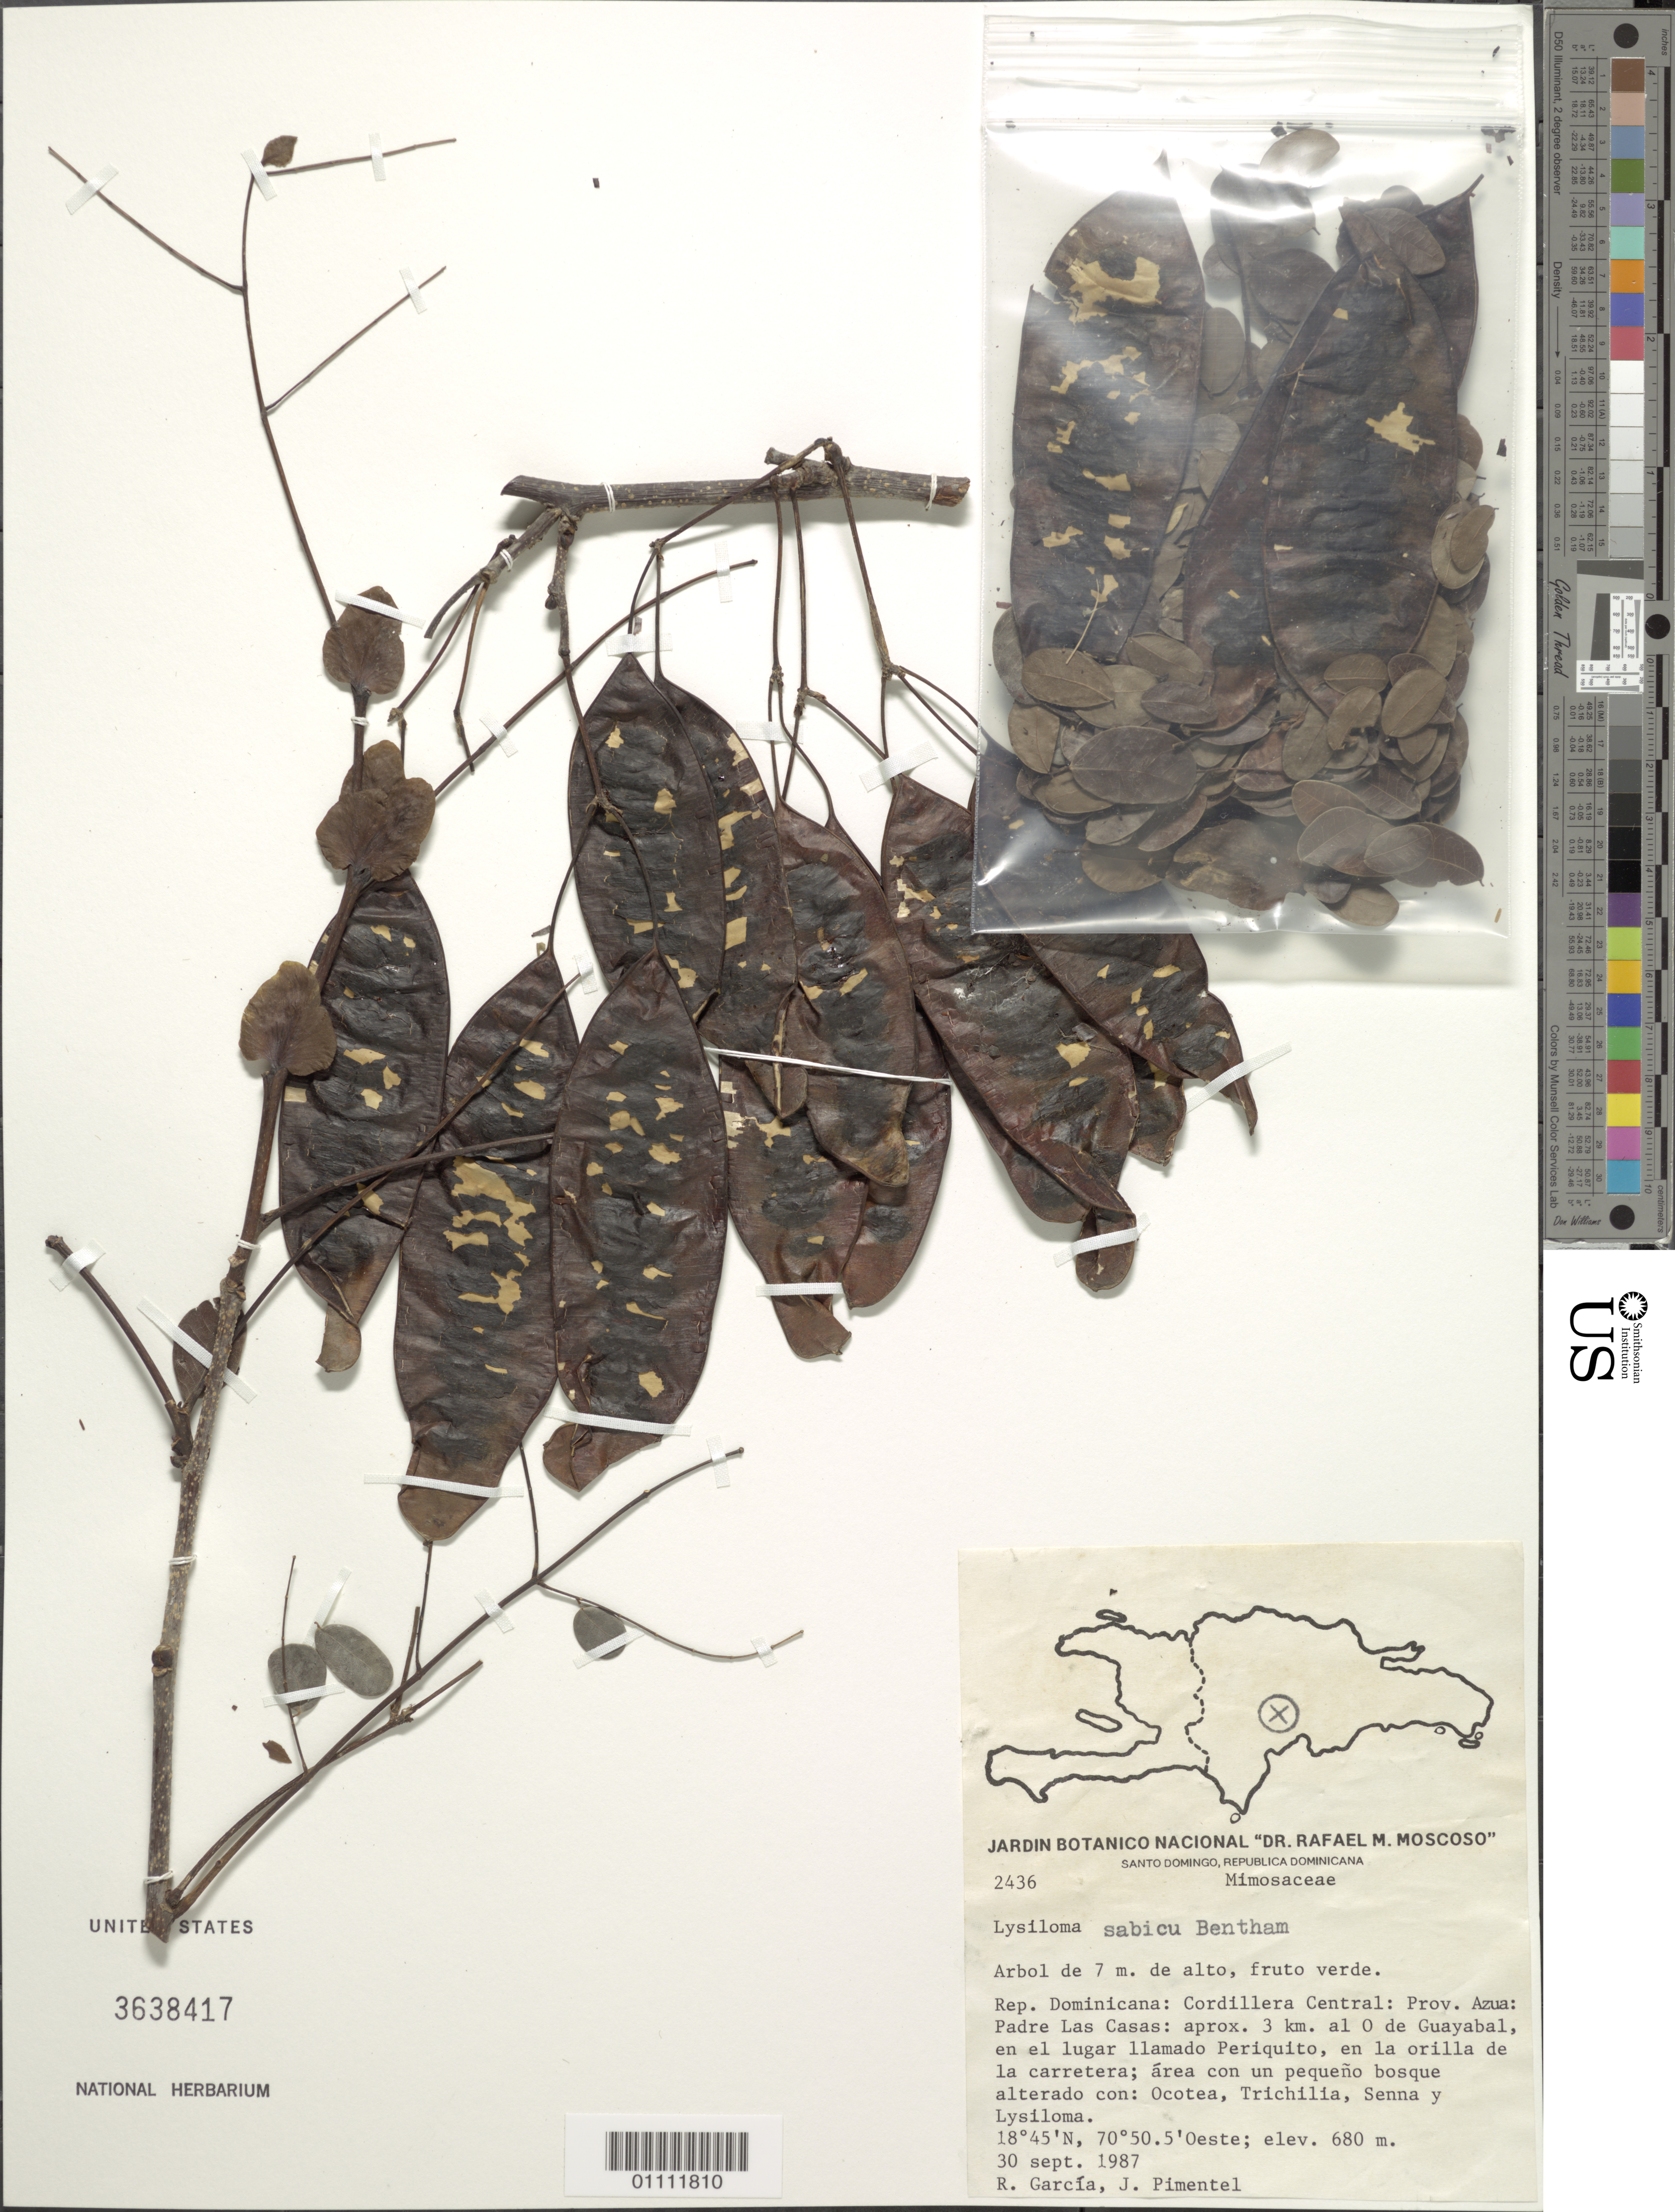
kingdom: Plantae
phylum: Tracheophyta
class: Magnoliopsida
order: Fabales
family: Fabaceae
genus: Lysiloma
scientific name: Lysiloma sabicu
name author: Benth.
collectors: R. G. García & J. Pimentel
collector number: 2436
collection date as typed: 30 Sep 1987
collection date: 1987-09-30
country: Dominican Republic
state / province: Azua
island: Hispaniola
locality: Cordillera Central, Padre Las Casas; aprox. 3 km al O de Guayabal, en el lugar llamado Periquito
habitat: En la orilla de la carretera; área con un pequeño bosque alterado con Ocotea, Trichilia, Senna y Lysiloma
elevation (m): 680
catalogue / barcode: US 3638417